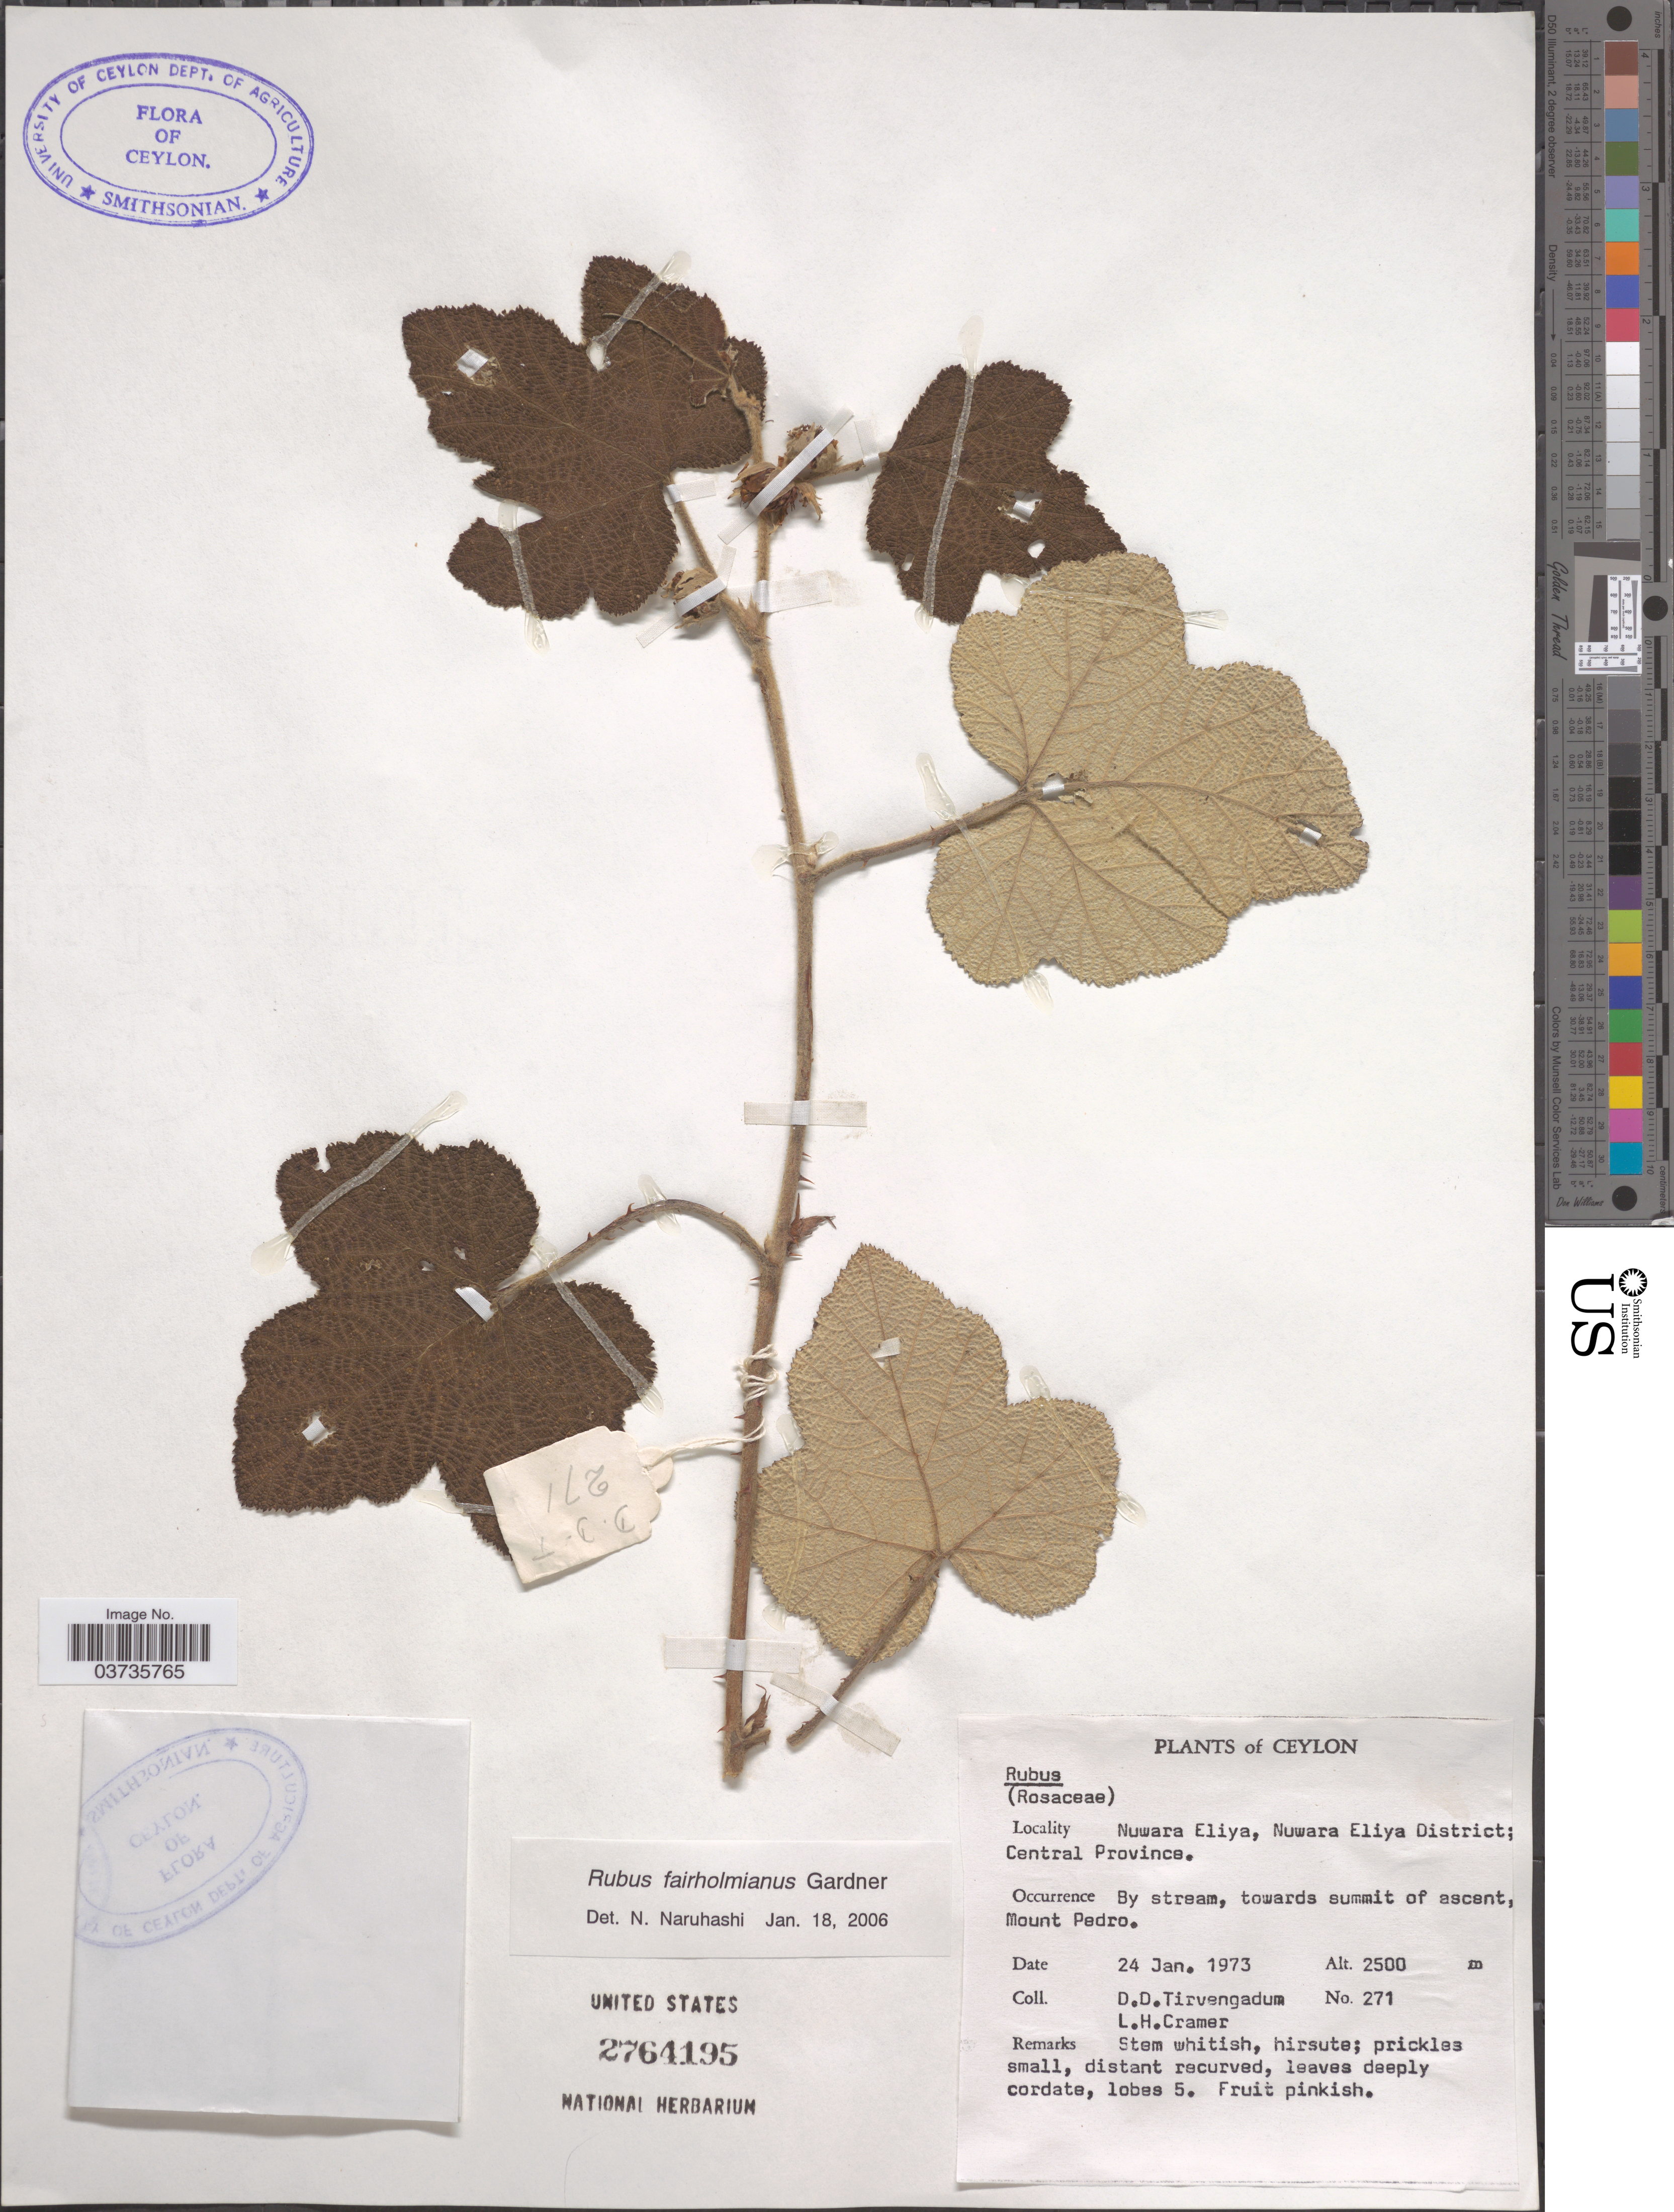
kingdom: Plantae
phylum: Tracheophyta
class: Magnoliopsida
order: Rosales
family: Rosaceae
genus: Rubus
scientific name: Rubus fairholmianus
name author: Gardner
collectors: D. Tirvengadum & L. H. Cramer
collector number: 271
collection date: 1973-01-24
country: Sri Lanka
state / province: Central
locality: Ceylon. Nuwara Eliya, Nuwara Eliya District. By stream, towards summit of ascent, Mount Pedro.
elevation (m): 2500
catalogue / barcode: US 2764195